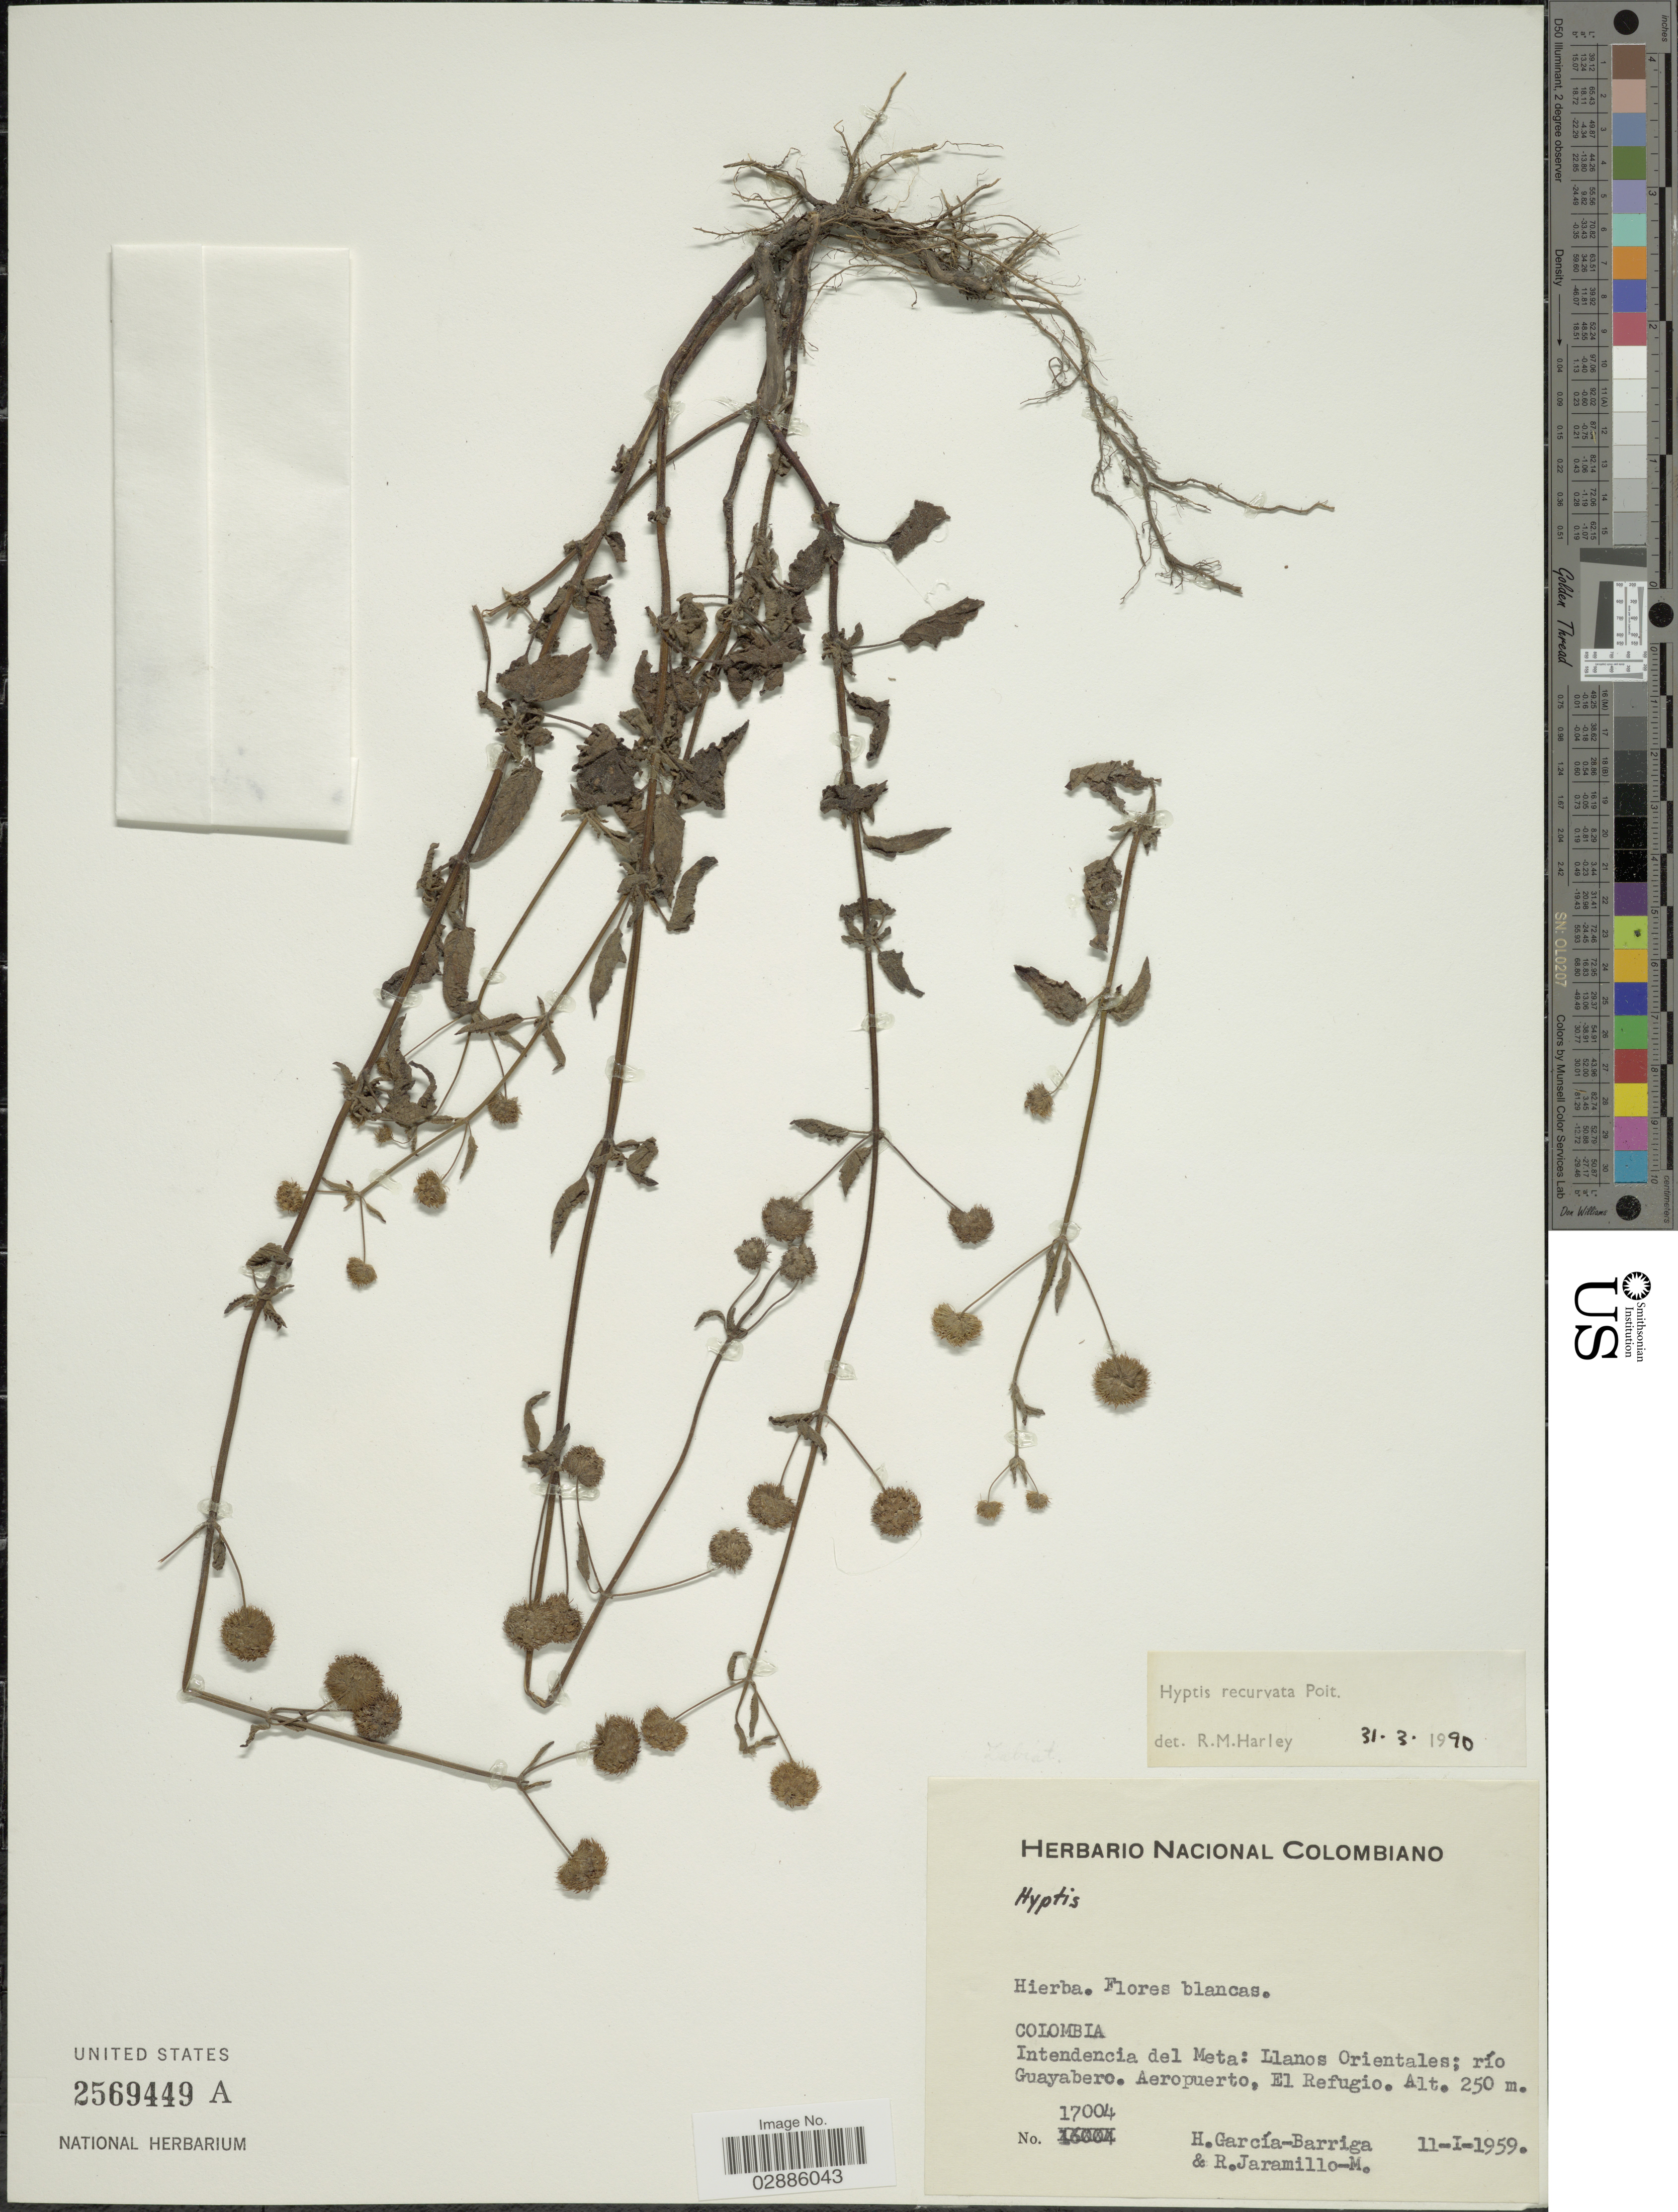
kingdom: Plantae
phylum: Tracheophyta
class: Magnoliopsida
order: Lamiales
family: Lamiaceae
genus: Hyptis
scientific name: Hyptis recurvata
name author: Poit.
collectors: H. García Barriga & R. Jaramillo M.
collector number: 17004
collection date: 1959-01-11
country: Colombia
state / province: Meta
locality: Intendencia del Meta: Llanos Orientales: río Guayabero. Aeropuerto. El Refugio.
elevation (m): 250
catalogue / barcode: US 2569449A